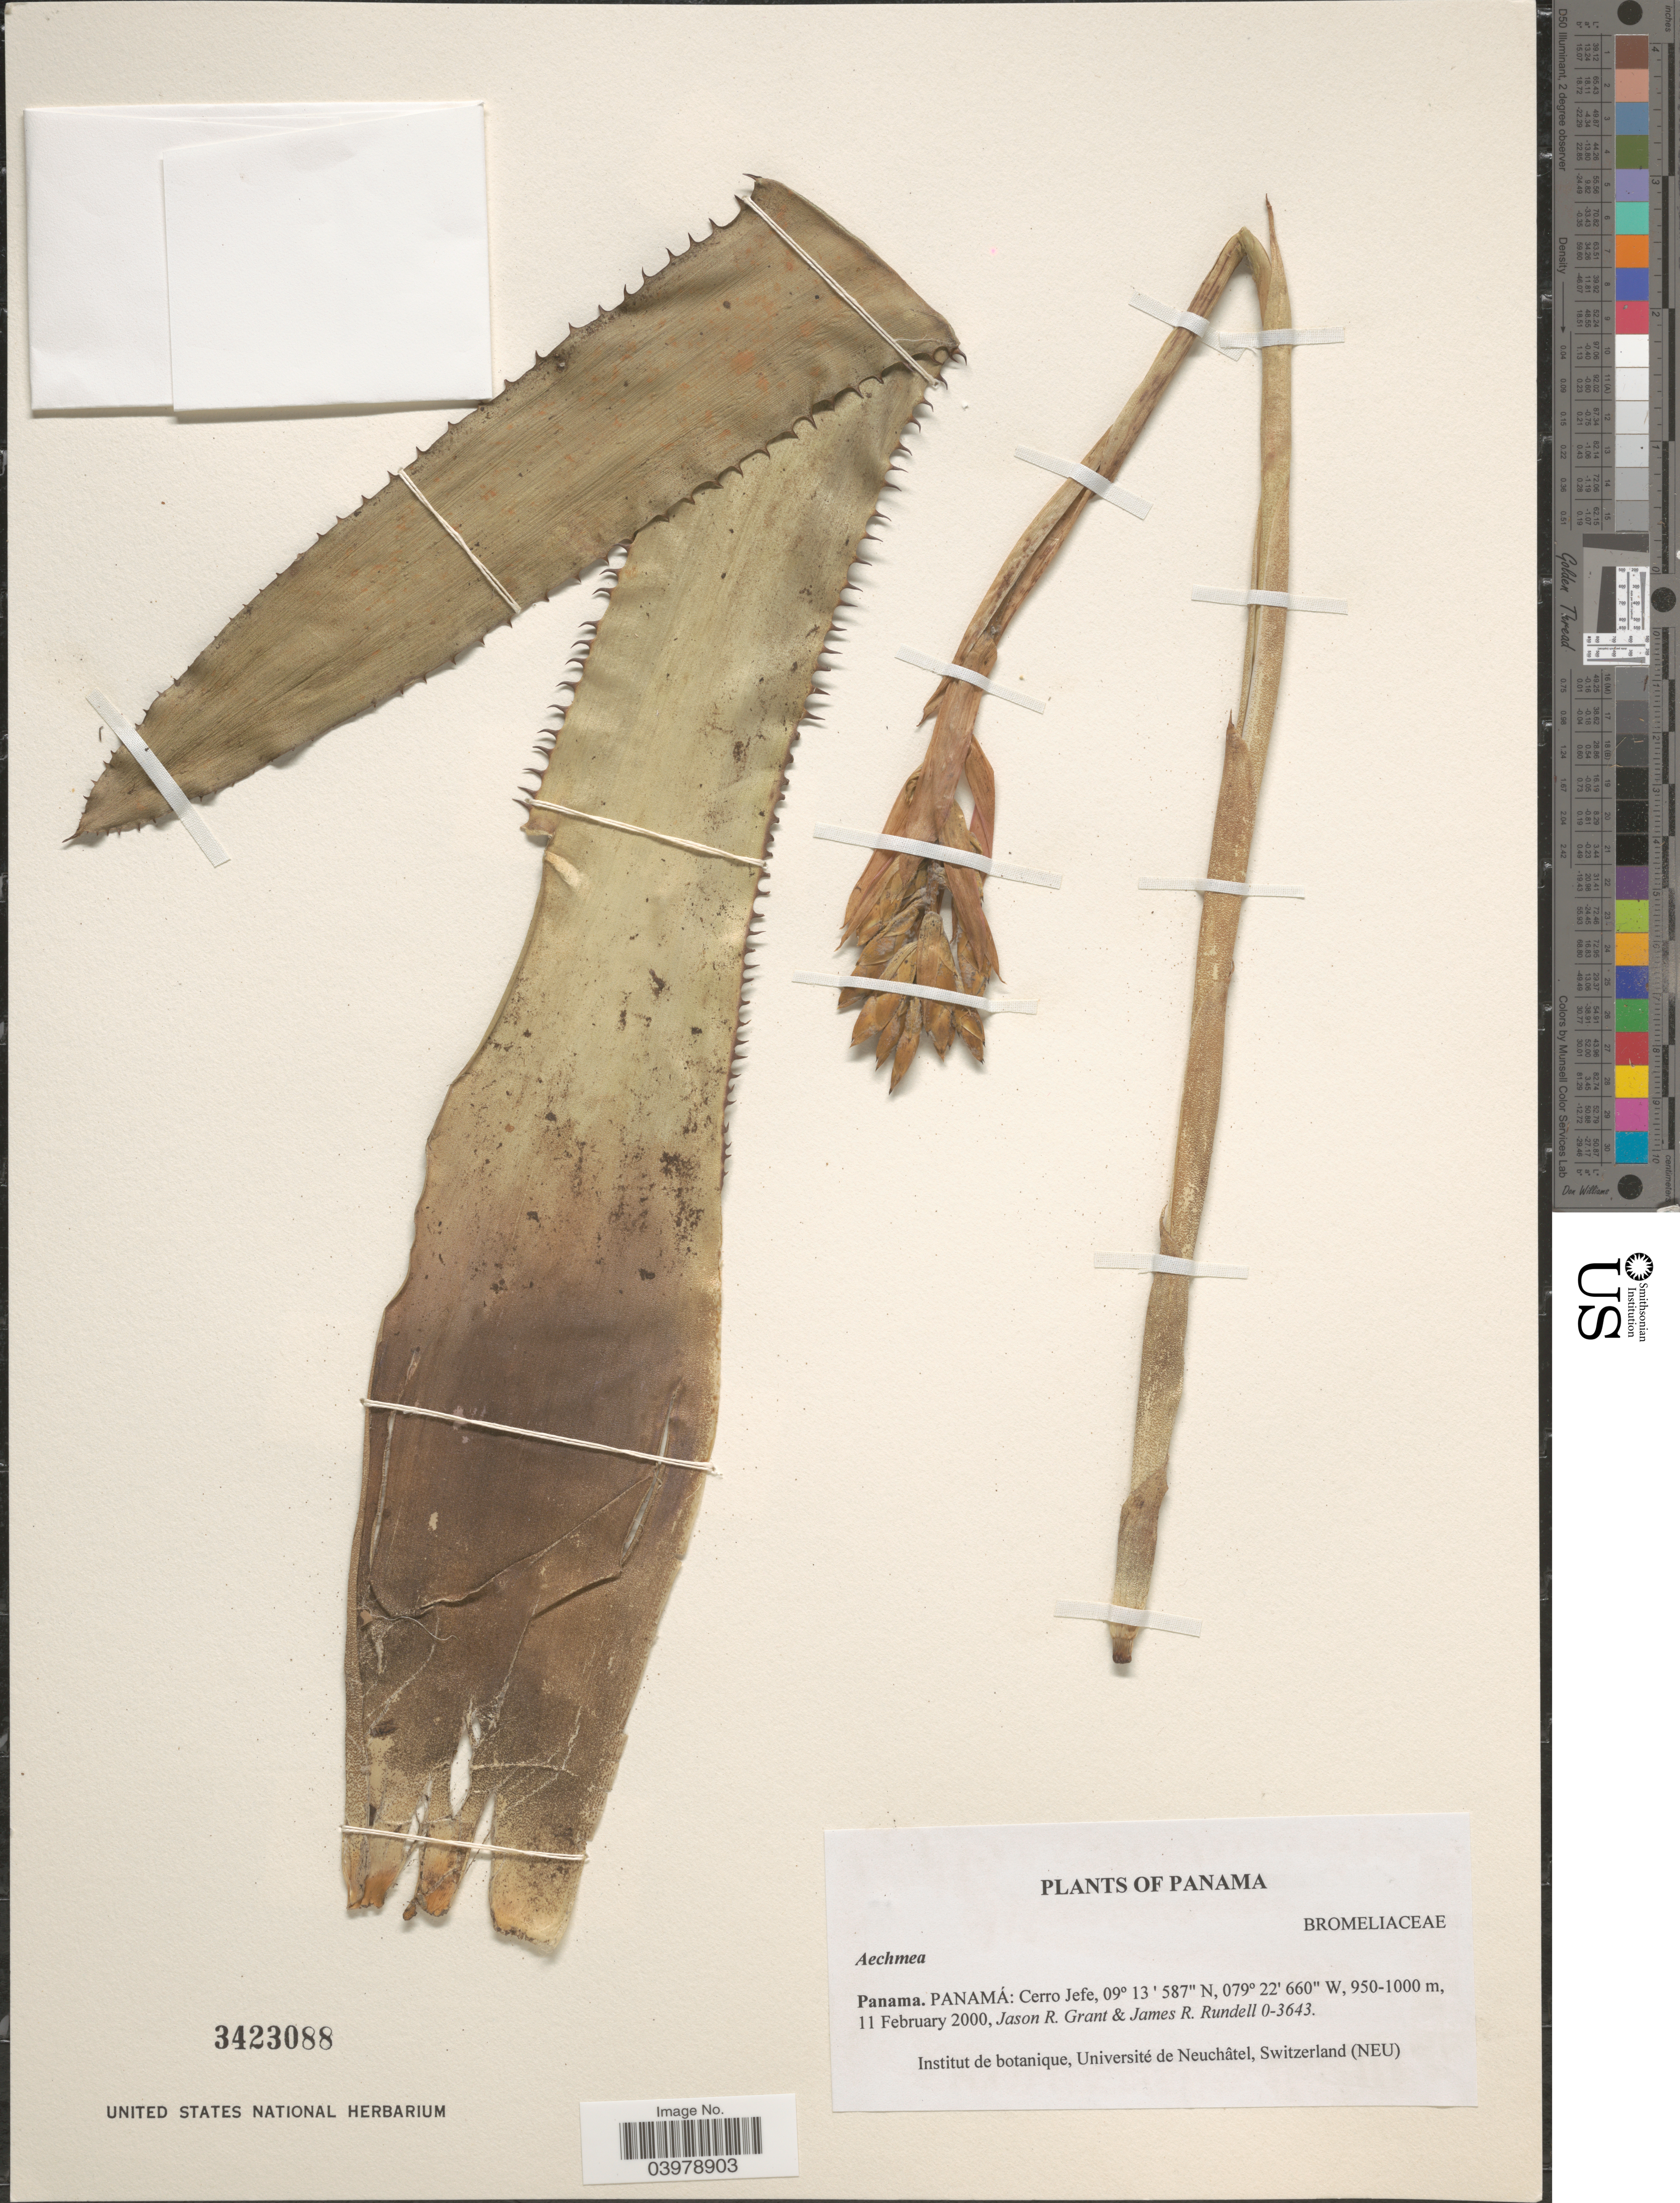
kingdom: Plantae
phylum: Tracheophyta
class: Liliopsida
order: Poales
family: Bromeliaceae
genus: Aechmea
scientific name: Aechmea sp.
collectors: J. R. Grant & J. R. Rundell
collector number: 0-3643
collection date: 2000-02-11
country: Panama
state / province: Panamá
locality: Cerro Jefe.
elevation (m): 950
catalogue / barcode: US 3423088